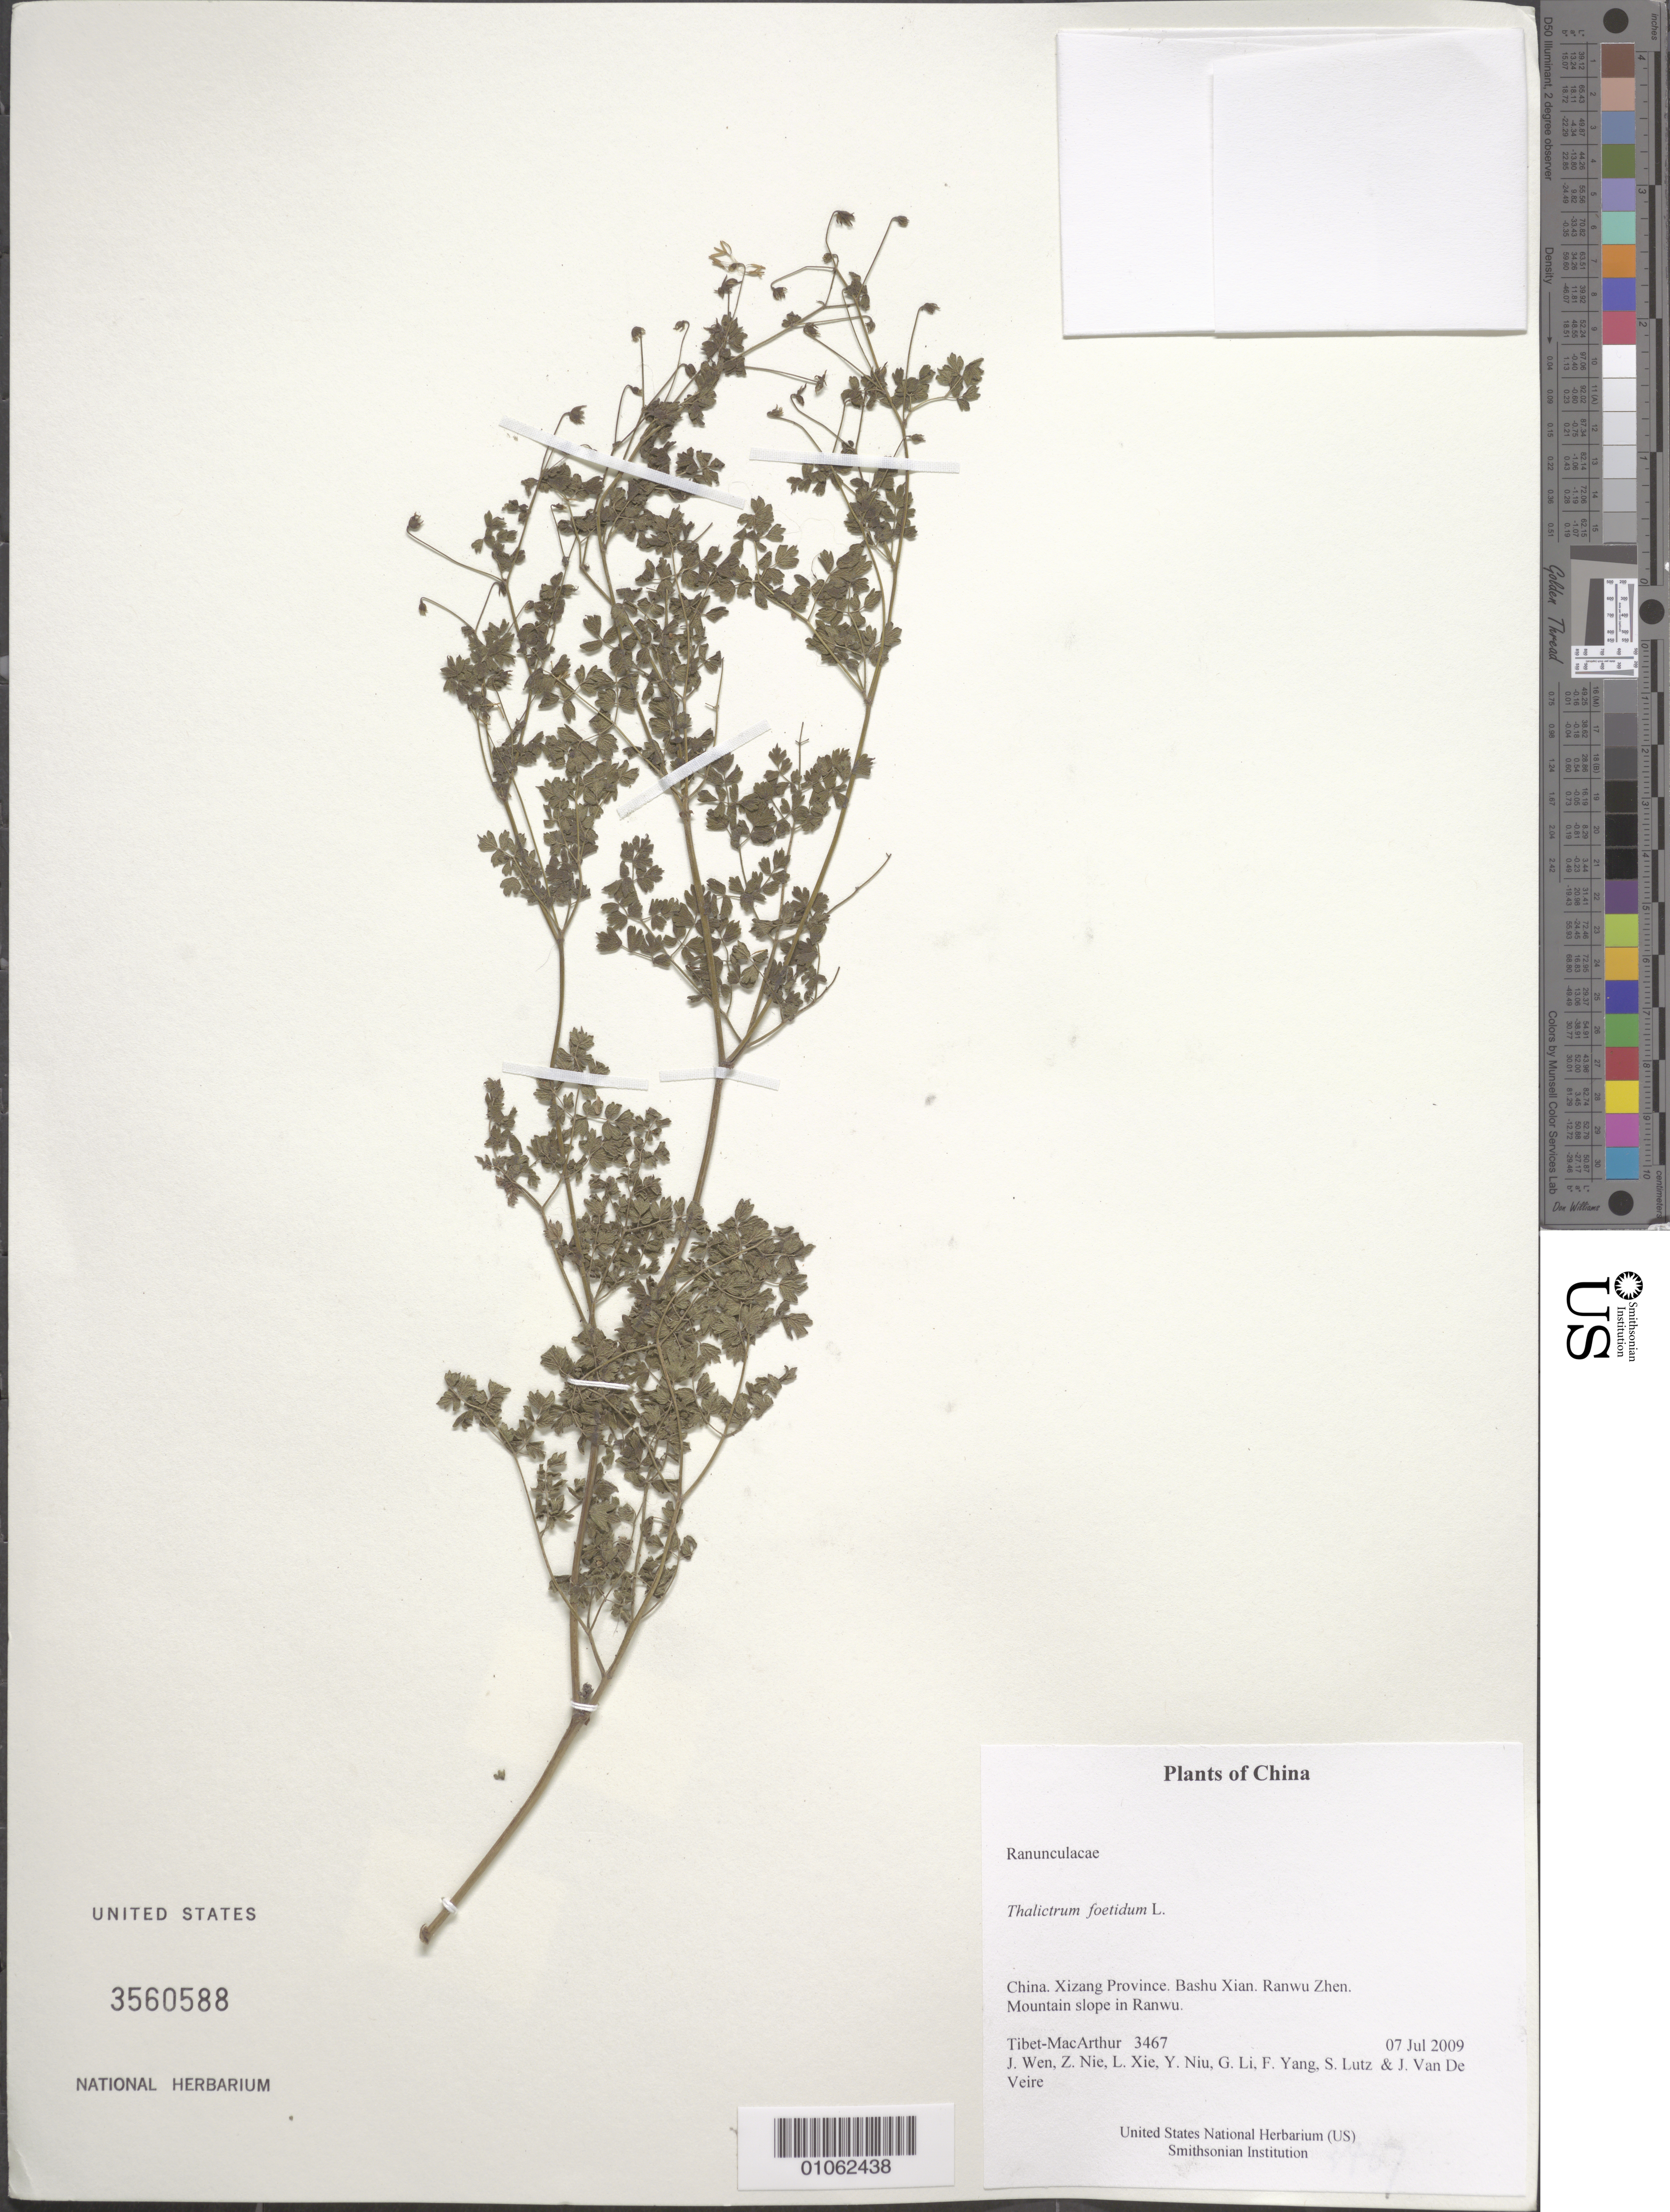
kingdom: Plantae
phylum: Tracheophyta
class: Magnoliopsida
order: Ranunculales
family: Ranunculaceae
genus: Thalictrum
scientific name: Thalictrum foetidum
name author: L.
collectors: Tibet-MacArthur, J. Wen, Z. Nie, L. Xie, Y. Niu, G. Li, F. Yang, S. Lutz & J. Van De Veire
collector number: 3467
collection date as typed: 07 Jul 2009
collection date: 2009-07-07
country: China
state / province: Xizang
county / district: Bashu Xian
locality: Ranwu Zhen.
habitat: Mountain slope in Ranwu.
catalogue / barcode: US 3560588